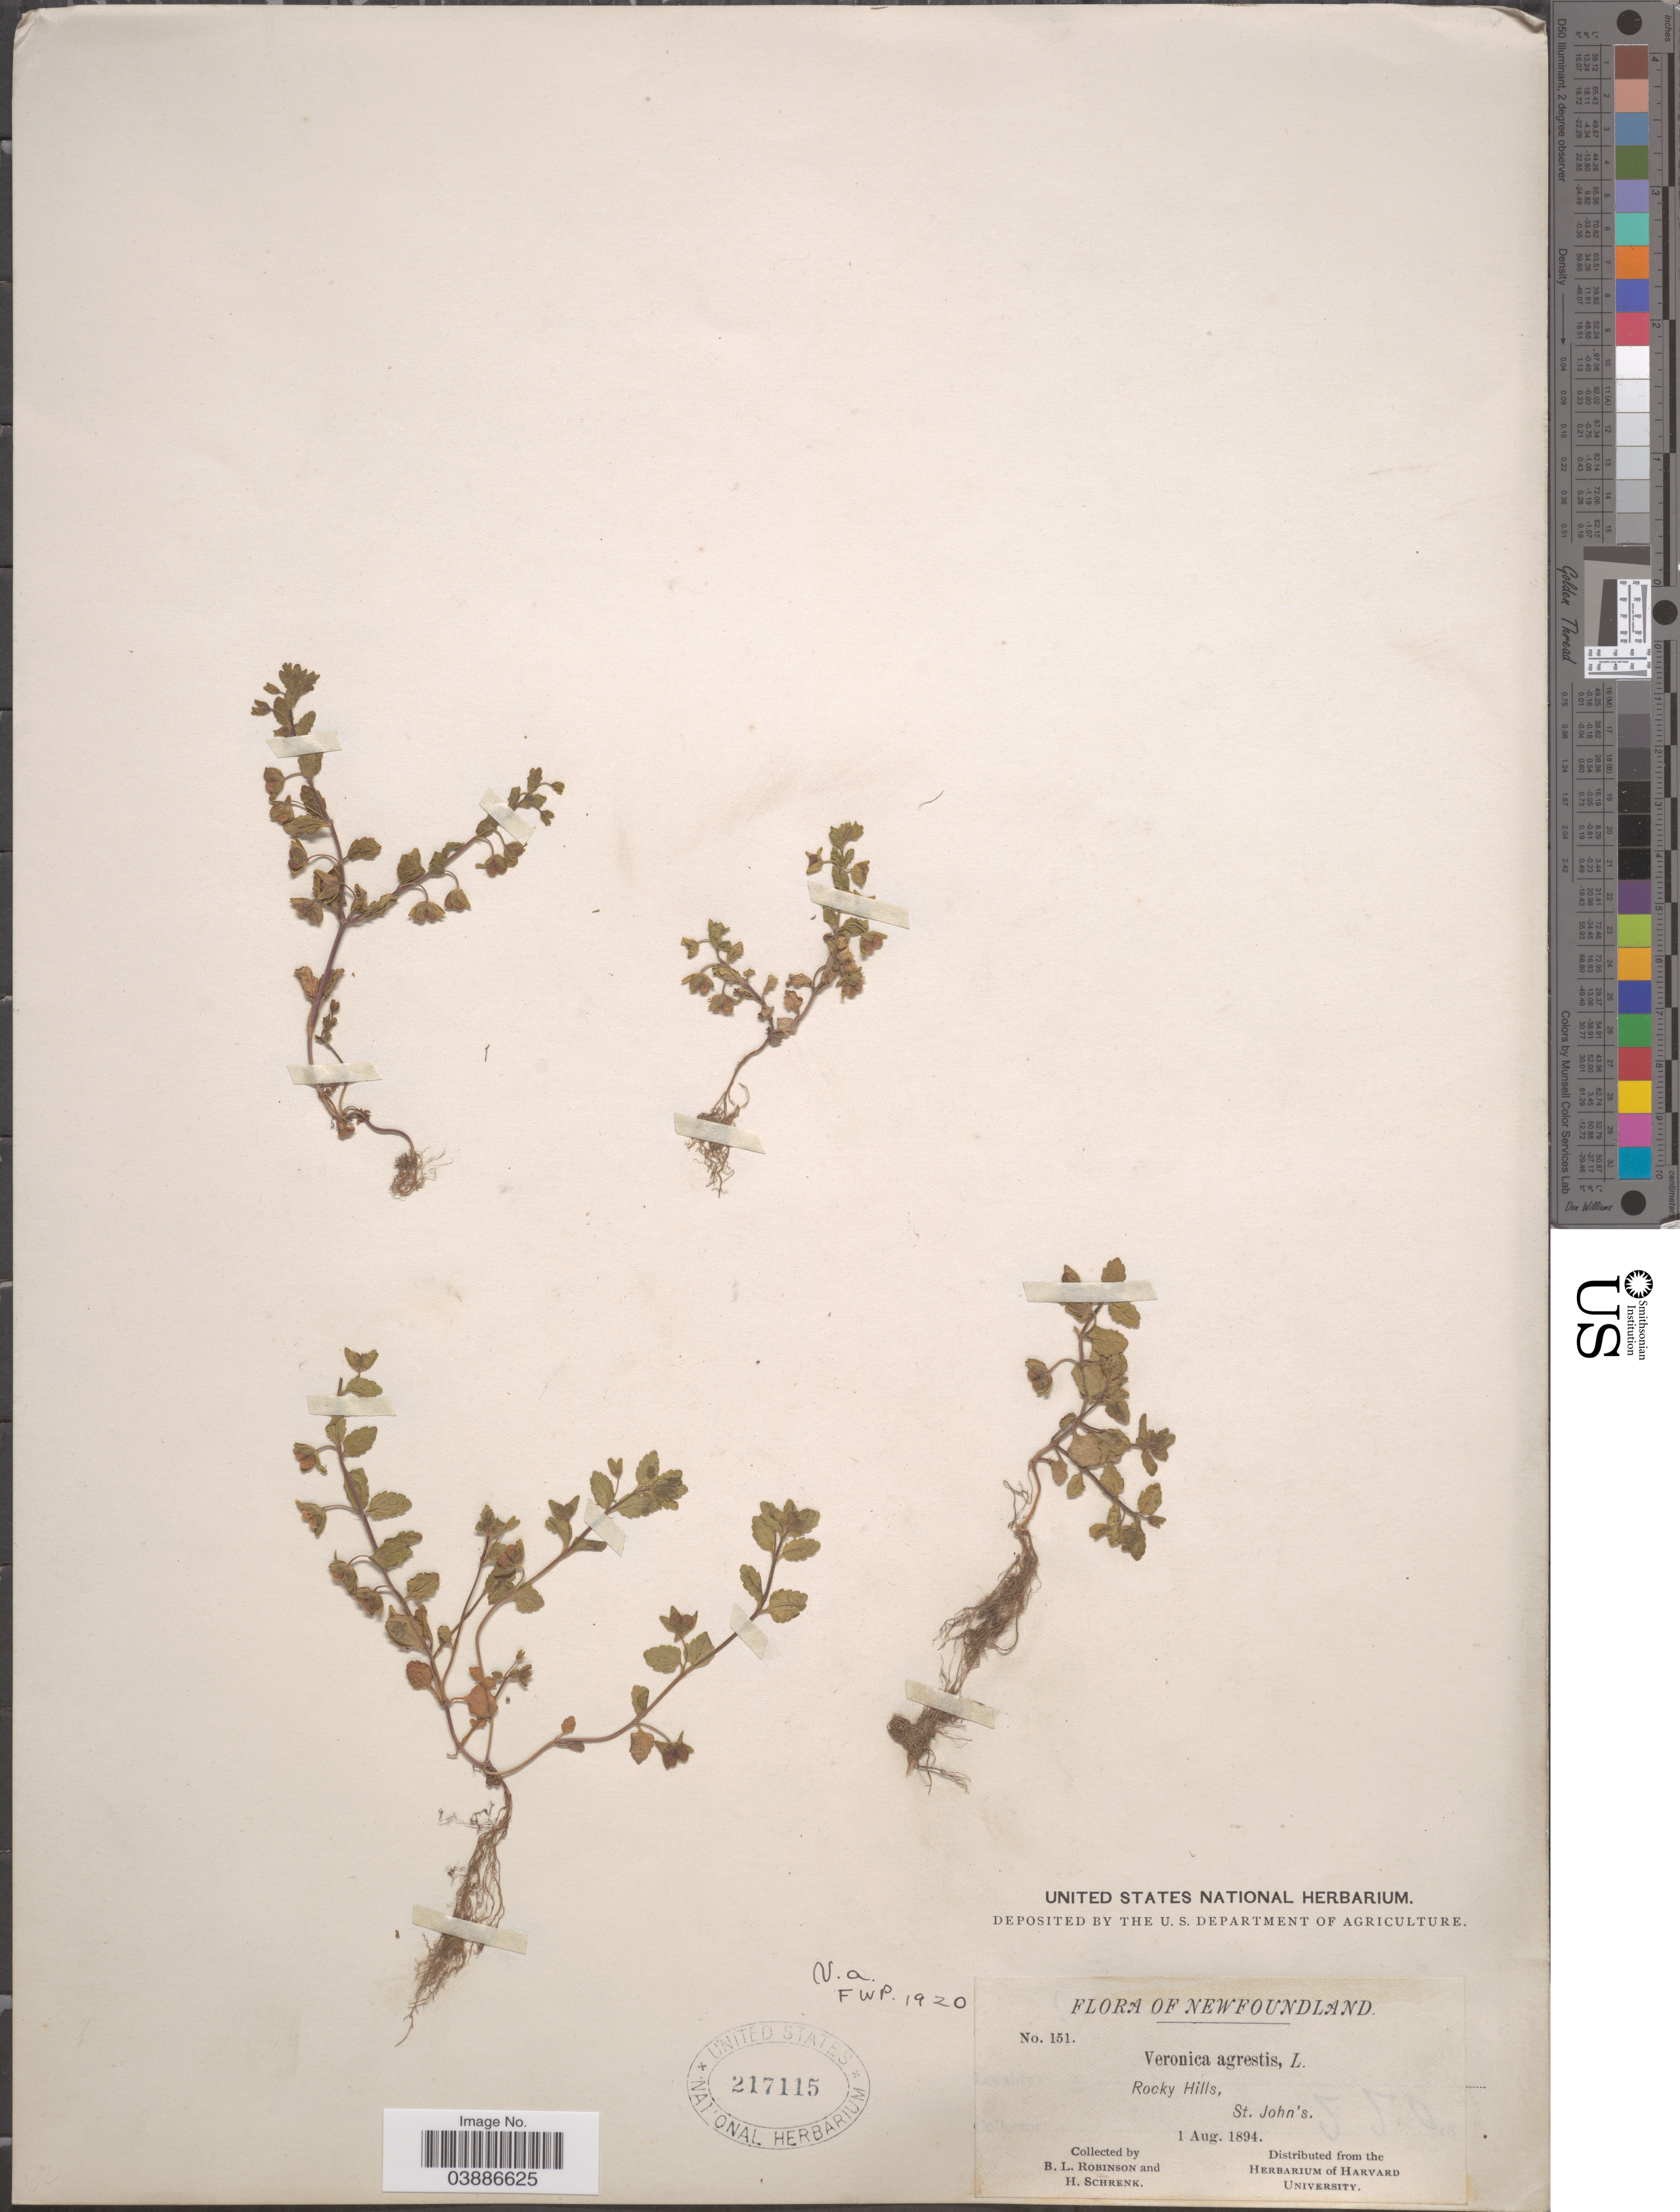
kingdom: Plantae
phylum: Tracheophyta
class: Magnoliopsida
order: Lamiales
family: Plantaginaceae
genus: Veronica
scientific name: Veronica agrestis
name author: L.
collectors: B. L. Robinson & H. Schrenk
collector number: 151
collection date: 1894-08-01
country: Canada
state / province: Newfoundland and Labrador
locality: St. John's.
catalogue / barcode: US 217115